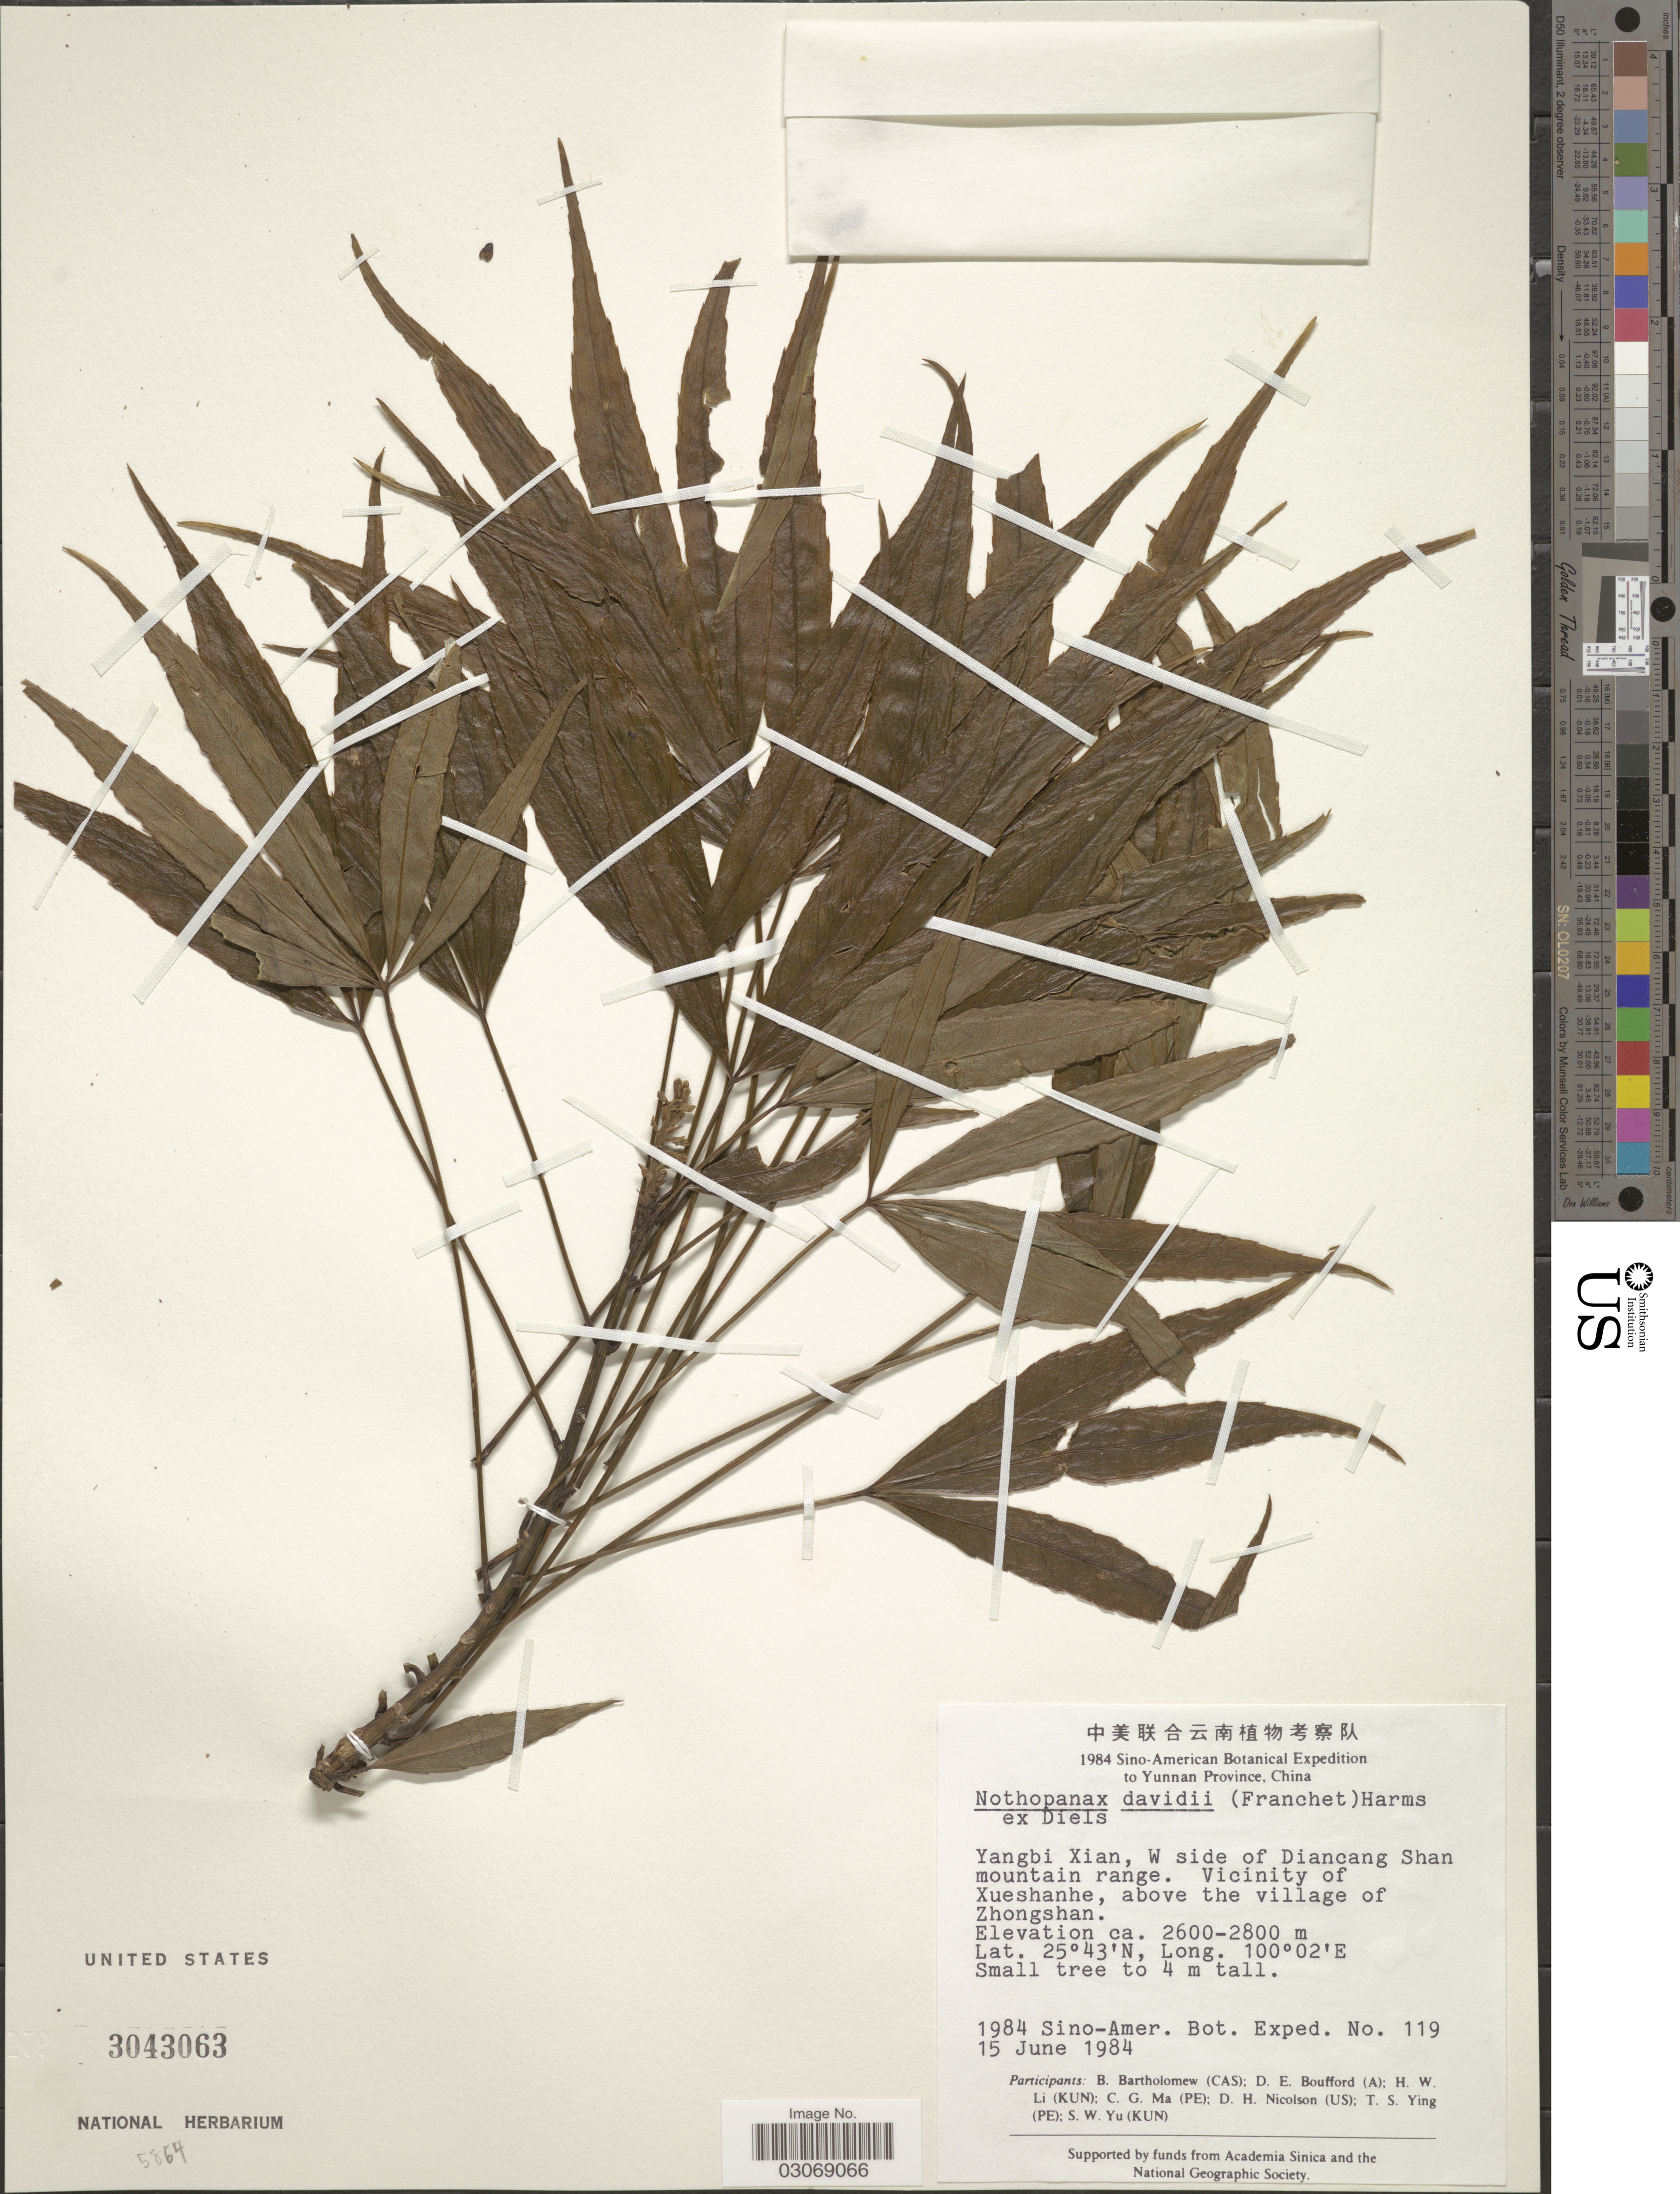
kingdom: Plantae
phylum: Tracheophyta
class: Magnoliopsida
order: Apiales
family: Araliaceae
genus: Nothopanax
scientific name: Nothopanax davidii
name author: (Franch.) Harms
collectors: Sino-Amer. Bot. Exped. 1984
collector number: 119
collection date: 1984-06-15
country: China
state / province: Yunnan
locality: Yangbi Xian, W side of Diancang Shan mountain range. Vicinity of Xueshanhe, above the village of Zhongshan.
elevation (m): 2600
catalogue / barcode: US 3043063